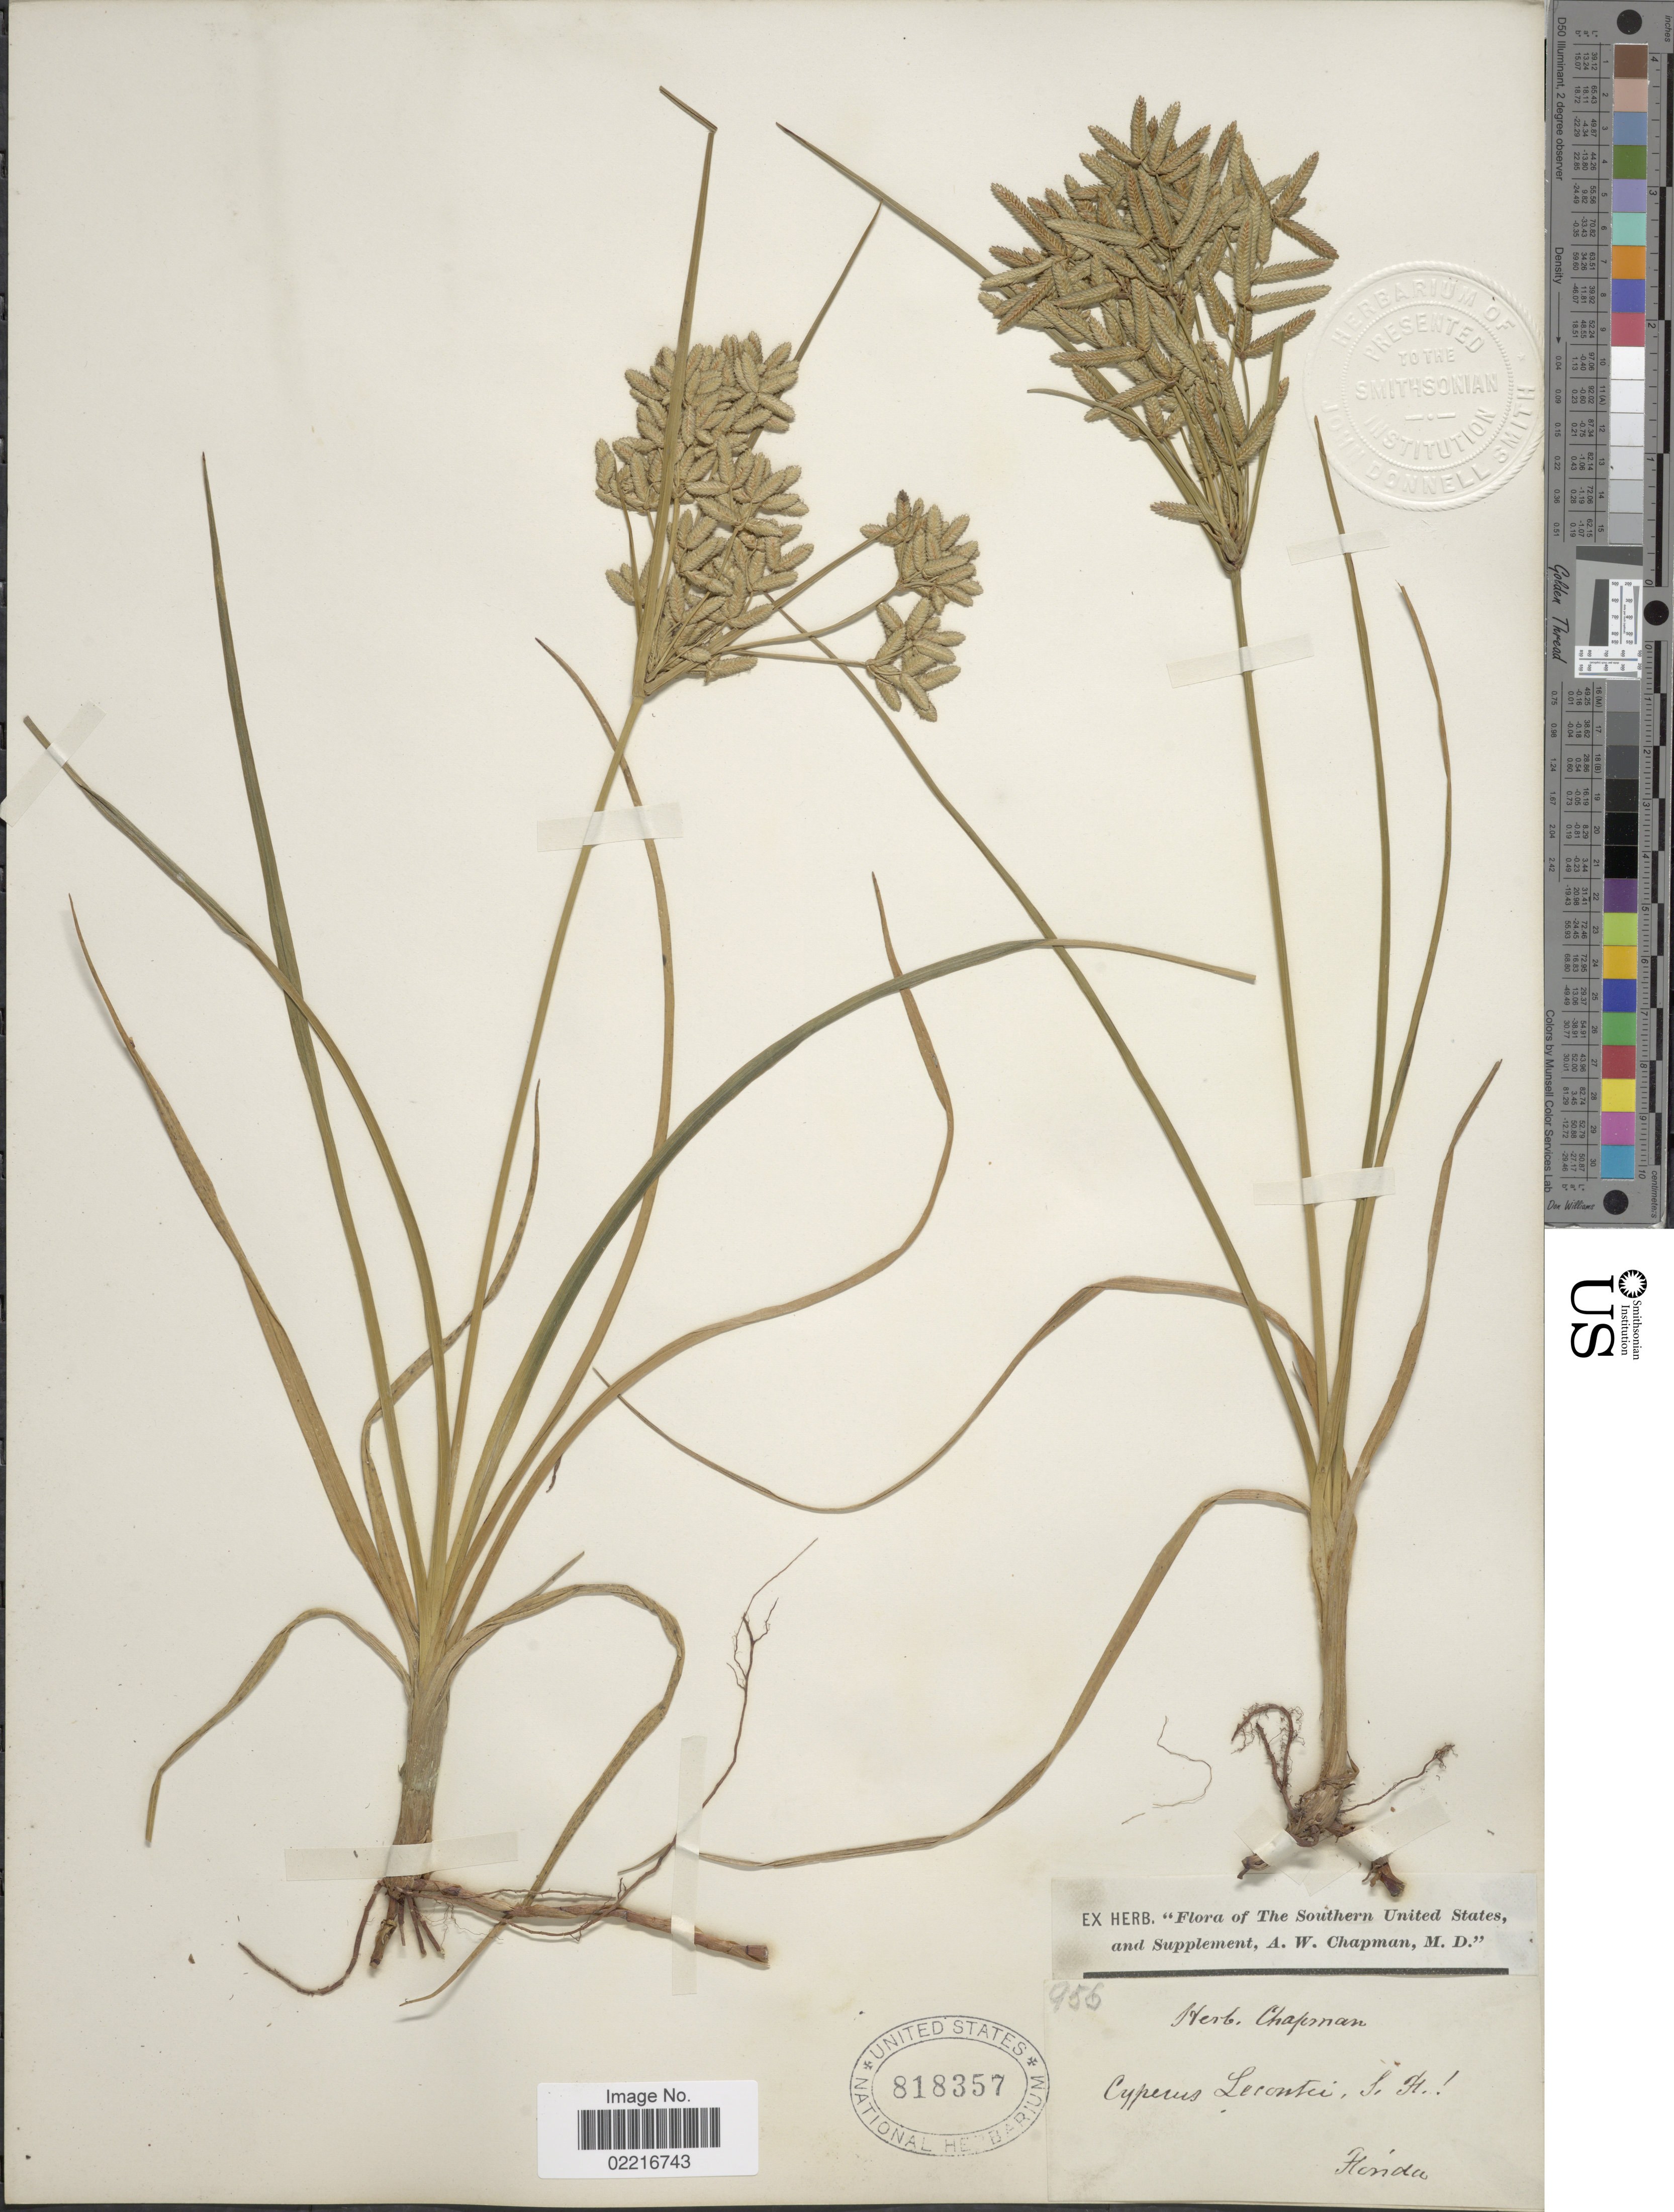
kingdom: Plantae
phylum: Tracheophyta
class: Liliopsida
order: Poales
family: Cyperaceae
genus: Cyperus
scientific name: Cyperus lecontei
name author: Torr. ex Steud.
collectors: ex herb. Chapman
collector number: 956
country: United States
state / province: Florida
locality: Southern United States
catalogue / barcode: US 818357